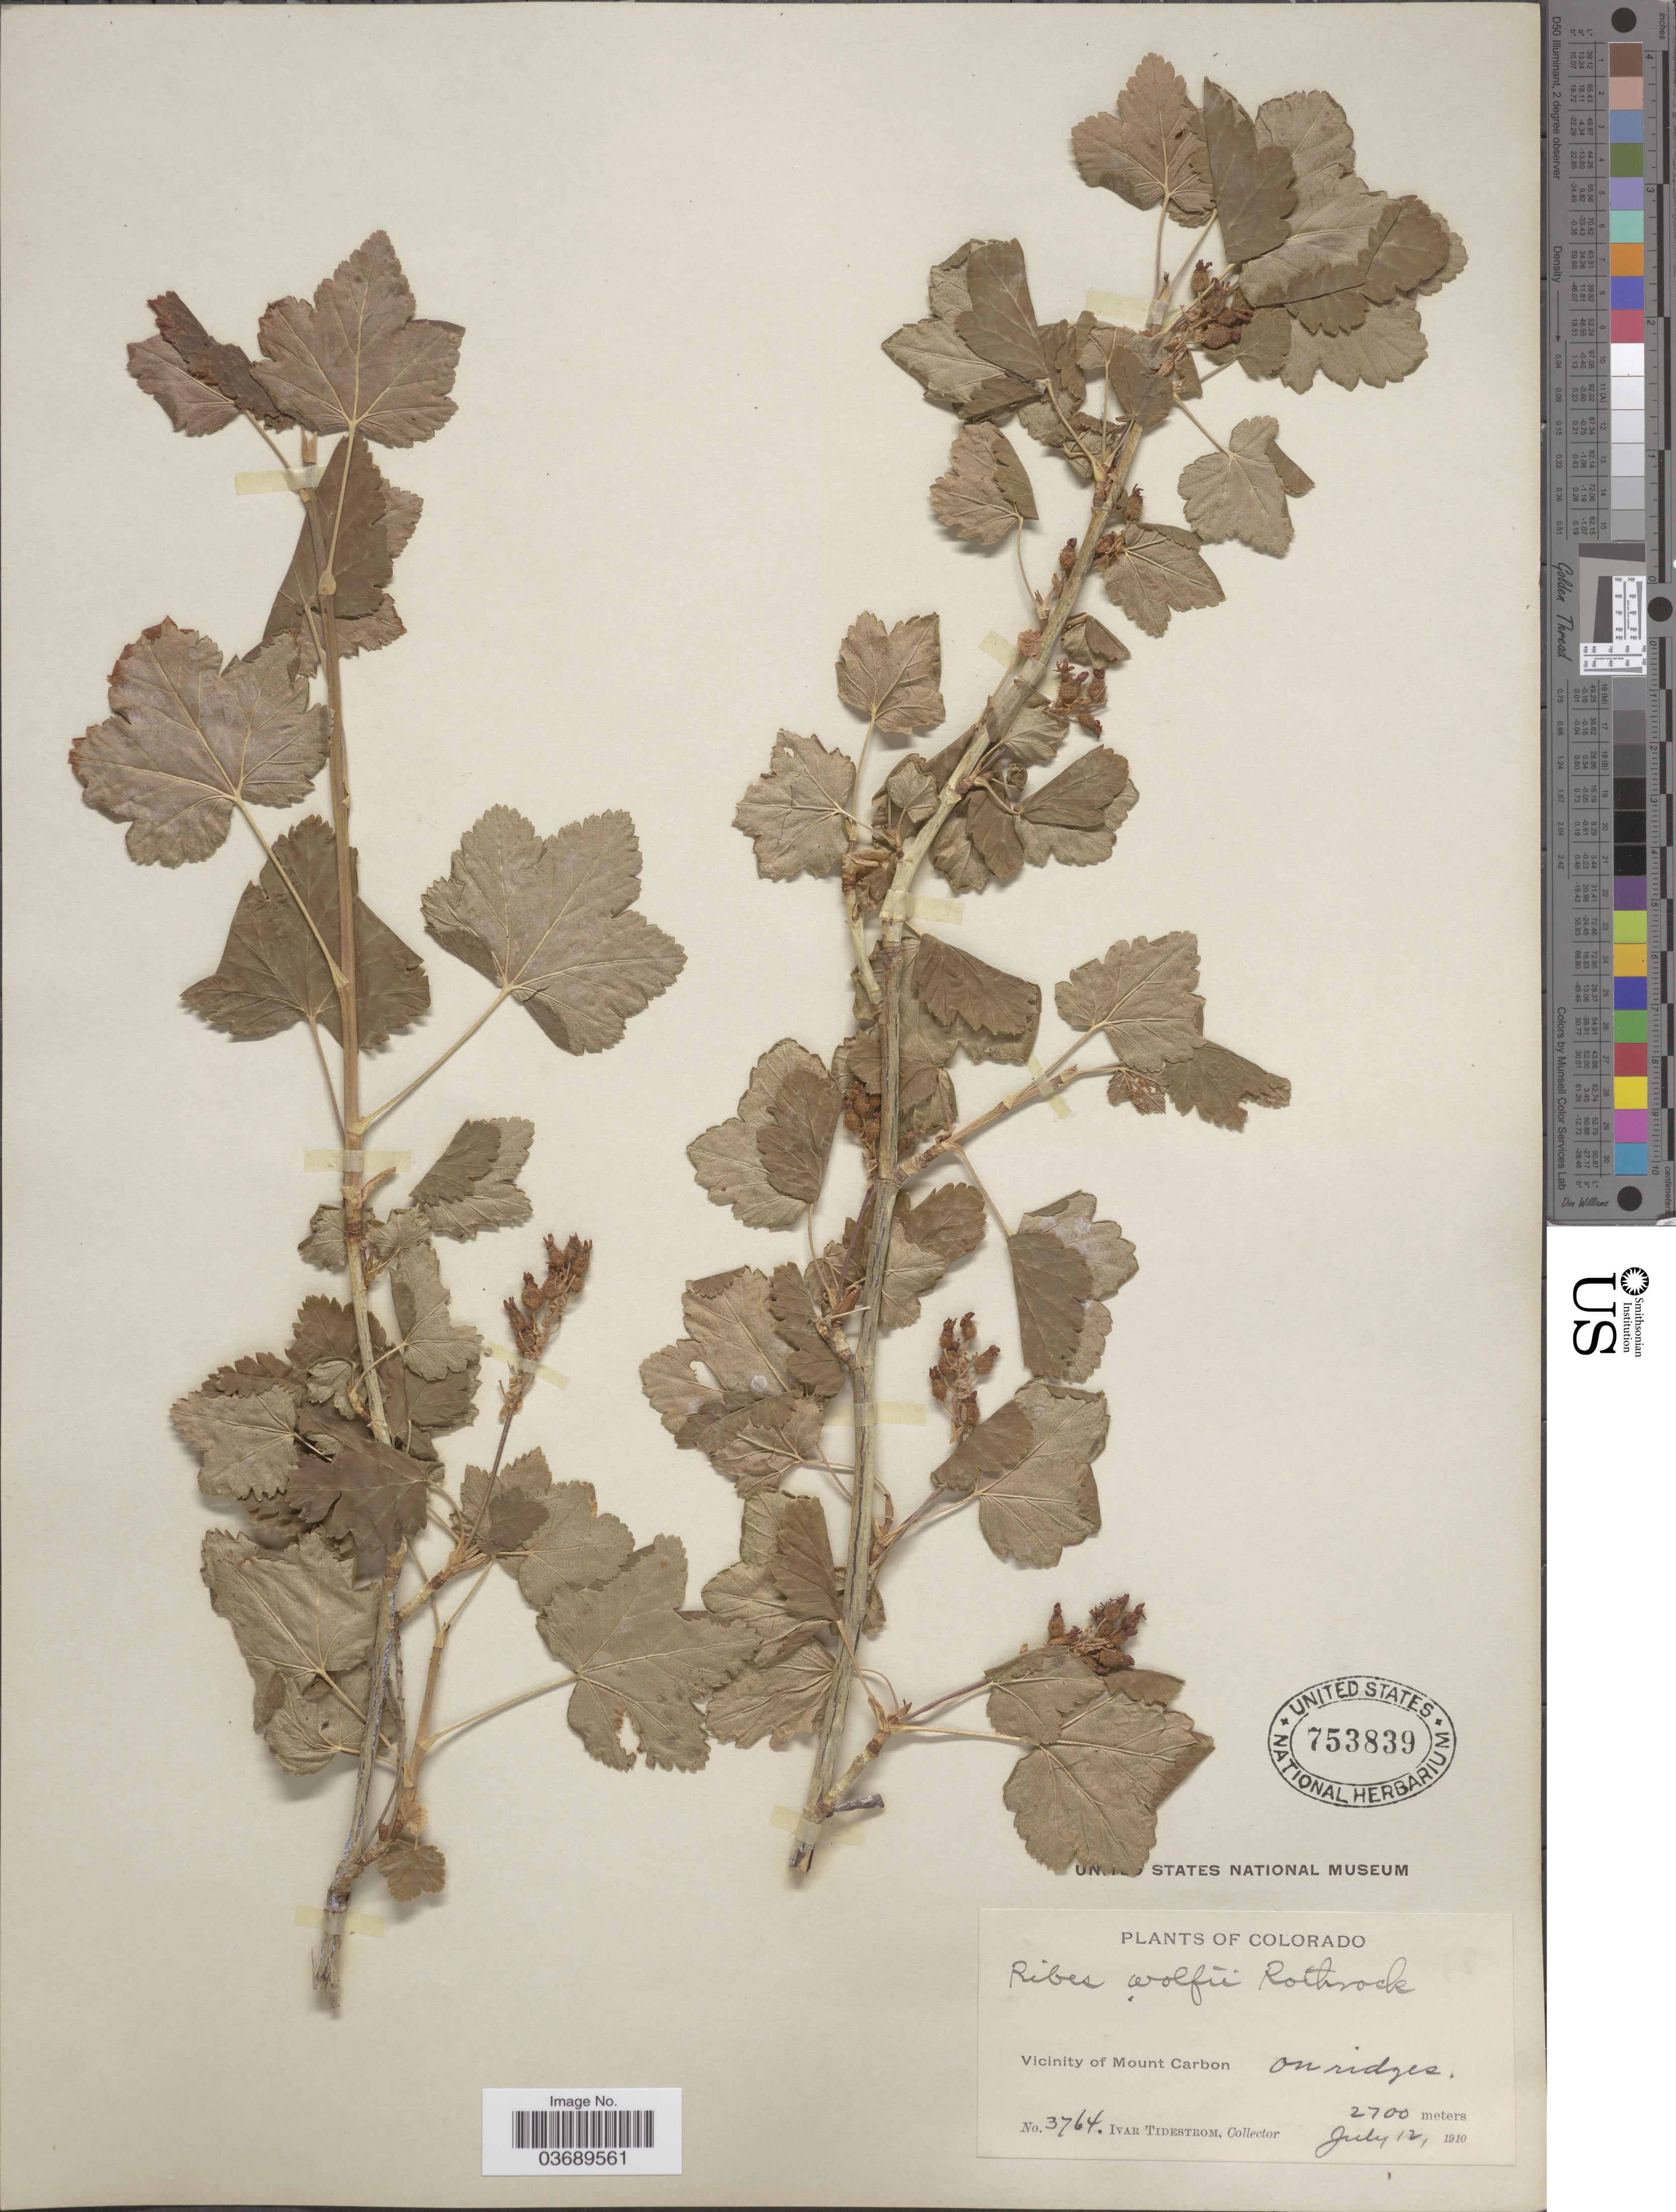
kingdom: Plantae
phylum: Tracheophyta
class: Magnoliopsida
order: Saxifragales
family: Grossulariaceae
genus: Ribes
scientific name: Ribes wolfii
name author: Rothr.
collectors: I. F. Tidestrom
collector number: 3764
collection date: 1910-07-12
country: United States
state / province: Colorado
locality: Vicinity of Mount Carbon on ridges.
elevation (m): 2700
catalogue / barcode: US 753839